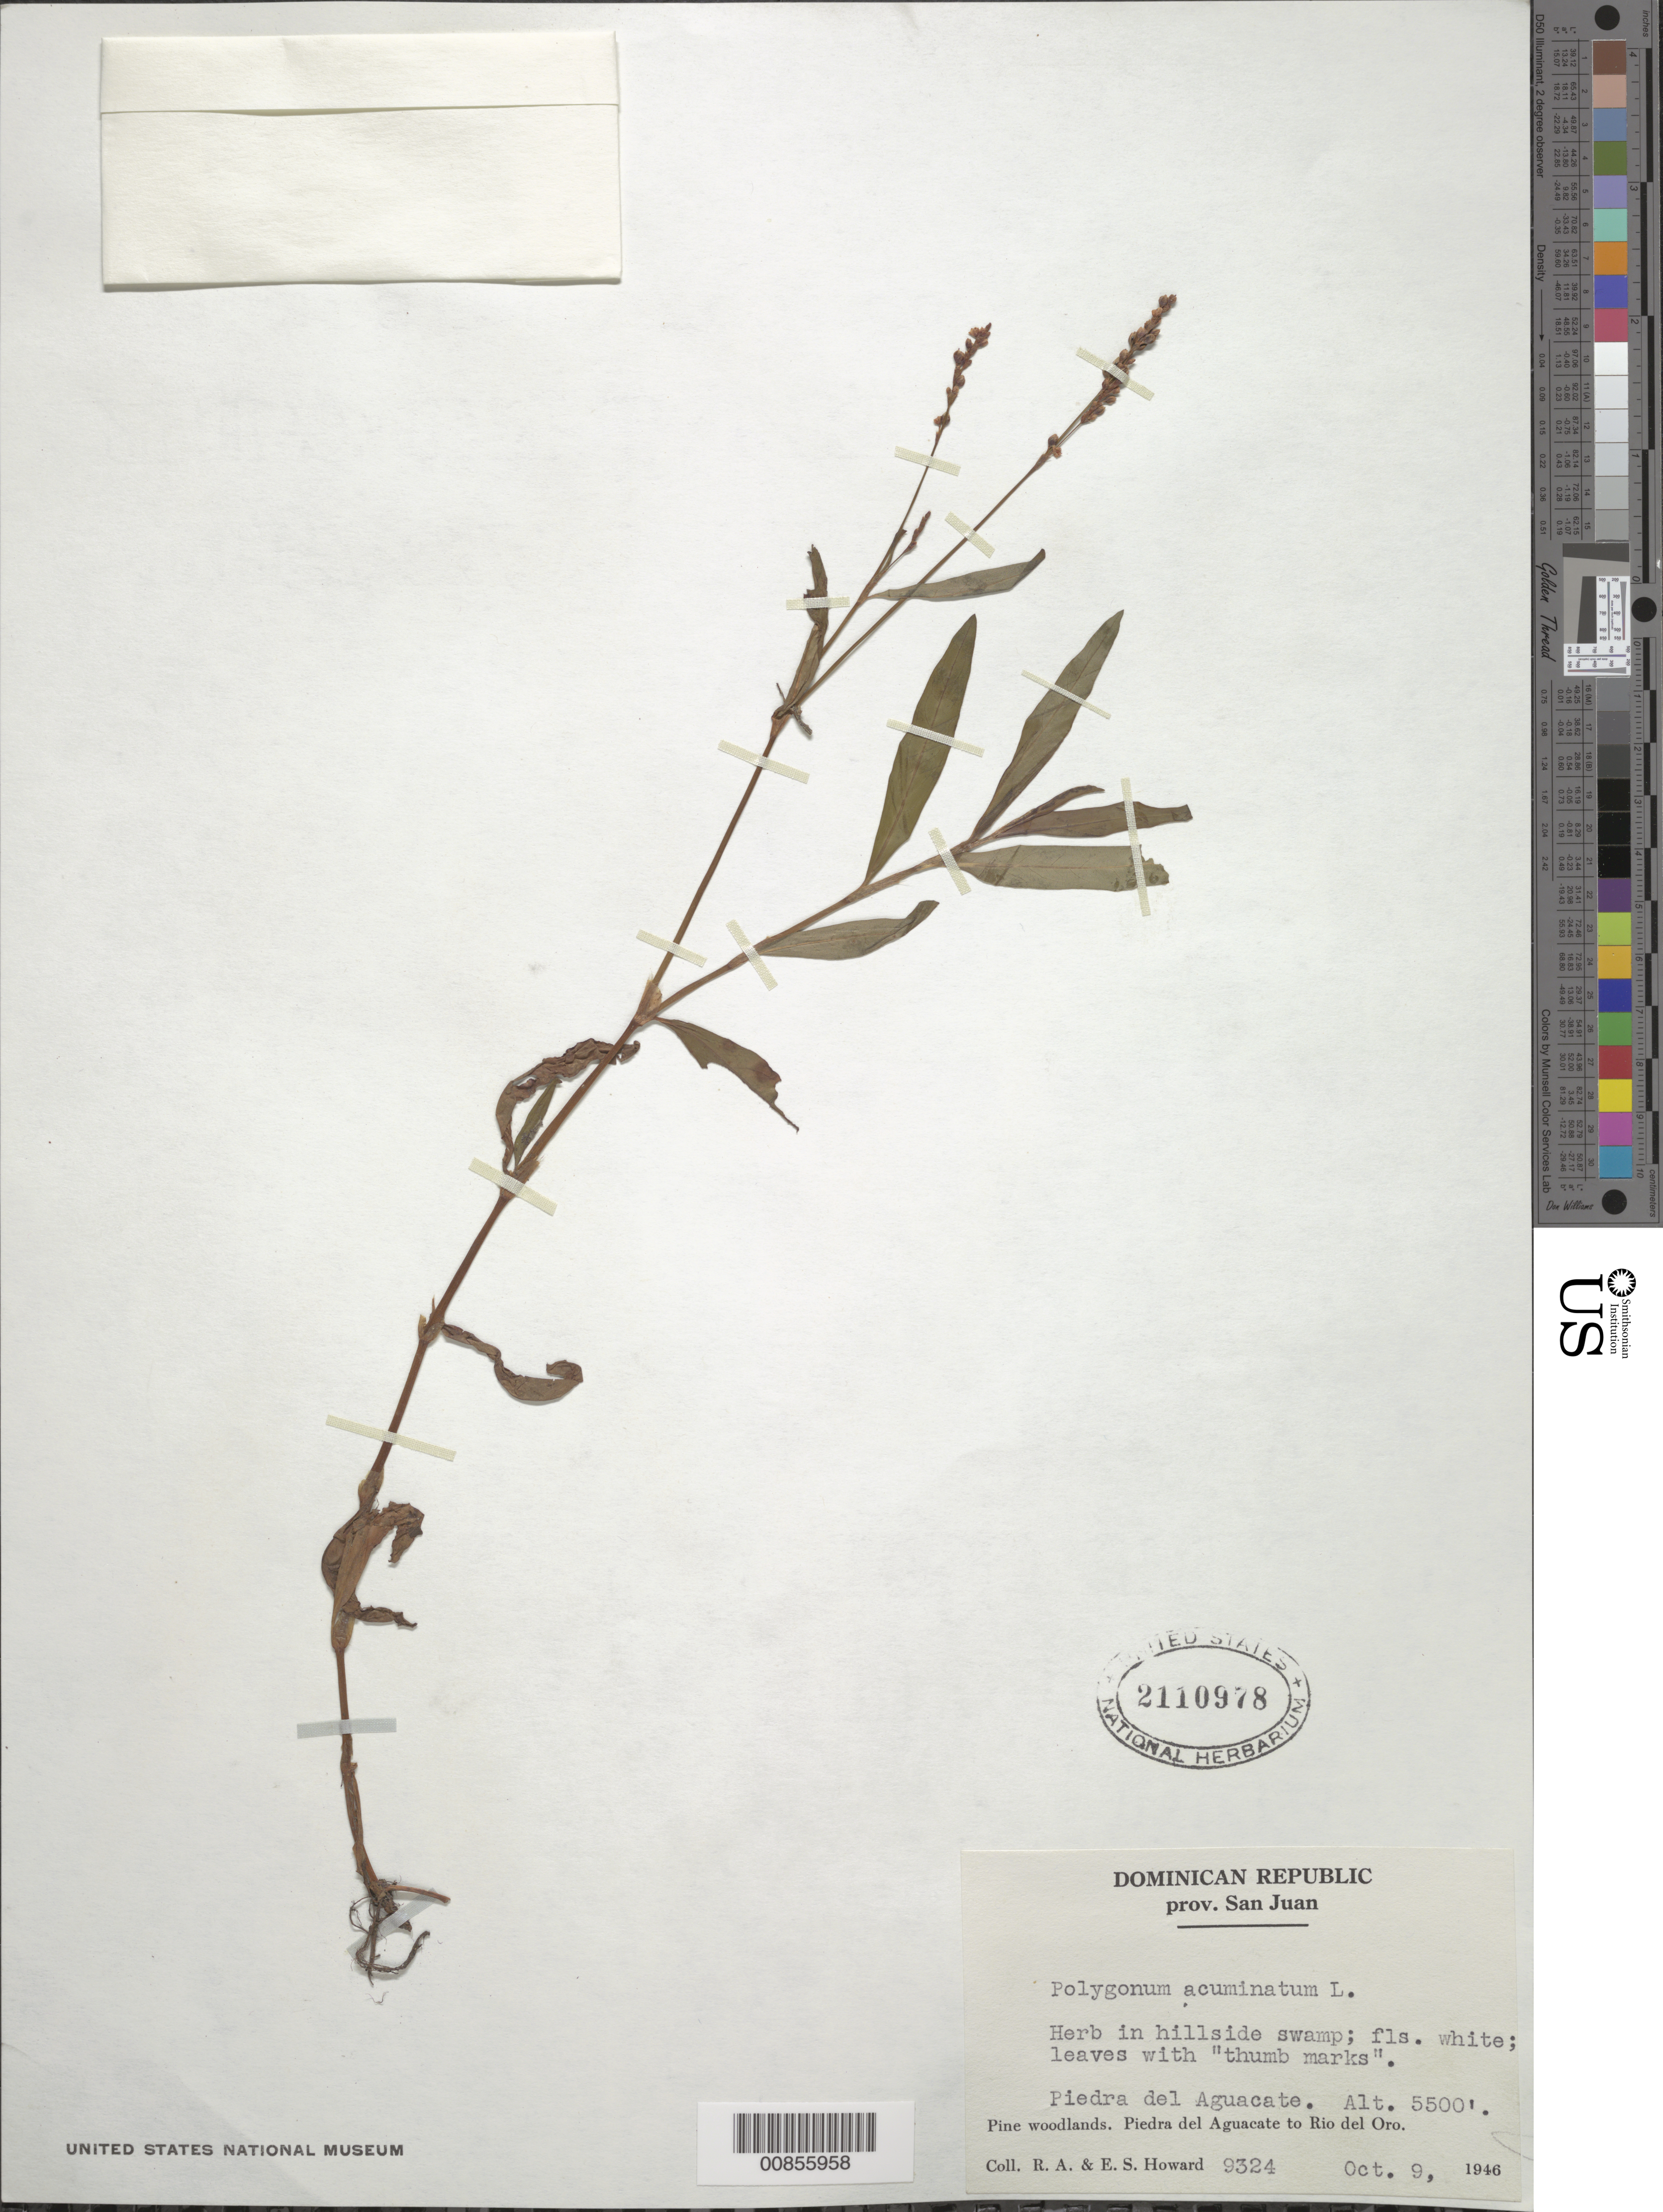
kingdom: Plantae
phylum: Tracheophyta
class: Magnoliopsida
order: Caryophyllales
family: Polygonaceae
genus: Polygonum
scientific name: Polygonum acuminatum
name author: Kunth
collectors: R. A. Howard & E. S. Howard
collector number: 9324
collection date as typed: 09 Oct 1946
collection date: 1946-10-09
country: Dominican Republic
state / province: San Juan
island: Hispaniola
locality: Piedra del Aguacate.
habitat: In hillside swamp. Pine woodlands.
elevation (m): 1676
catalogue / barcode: US 2110978